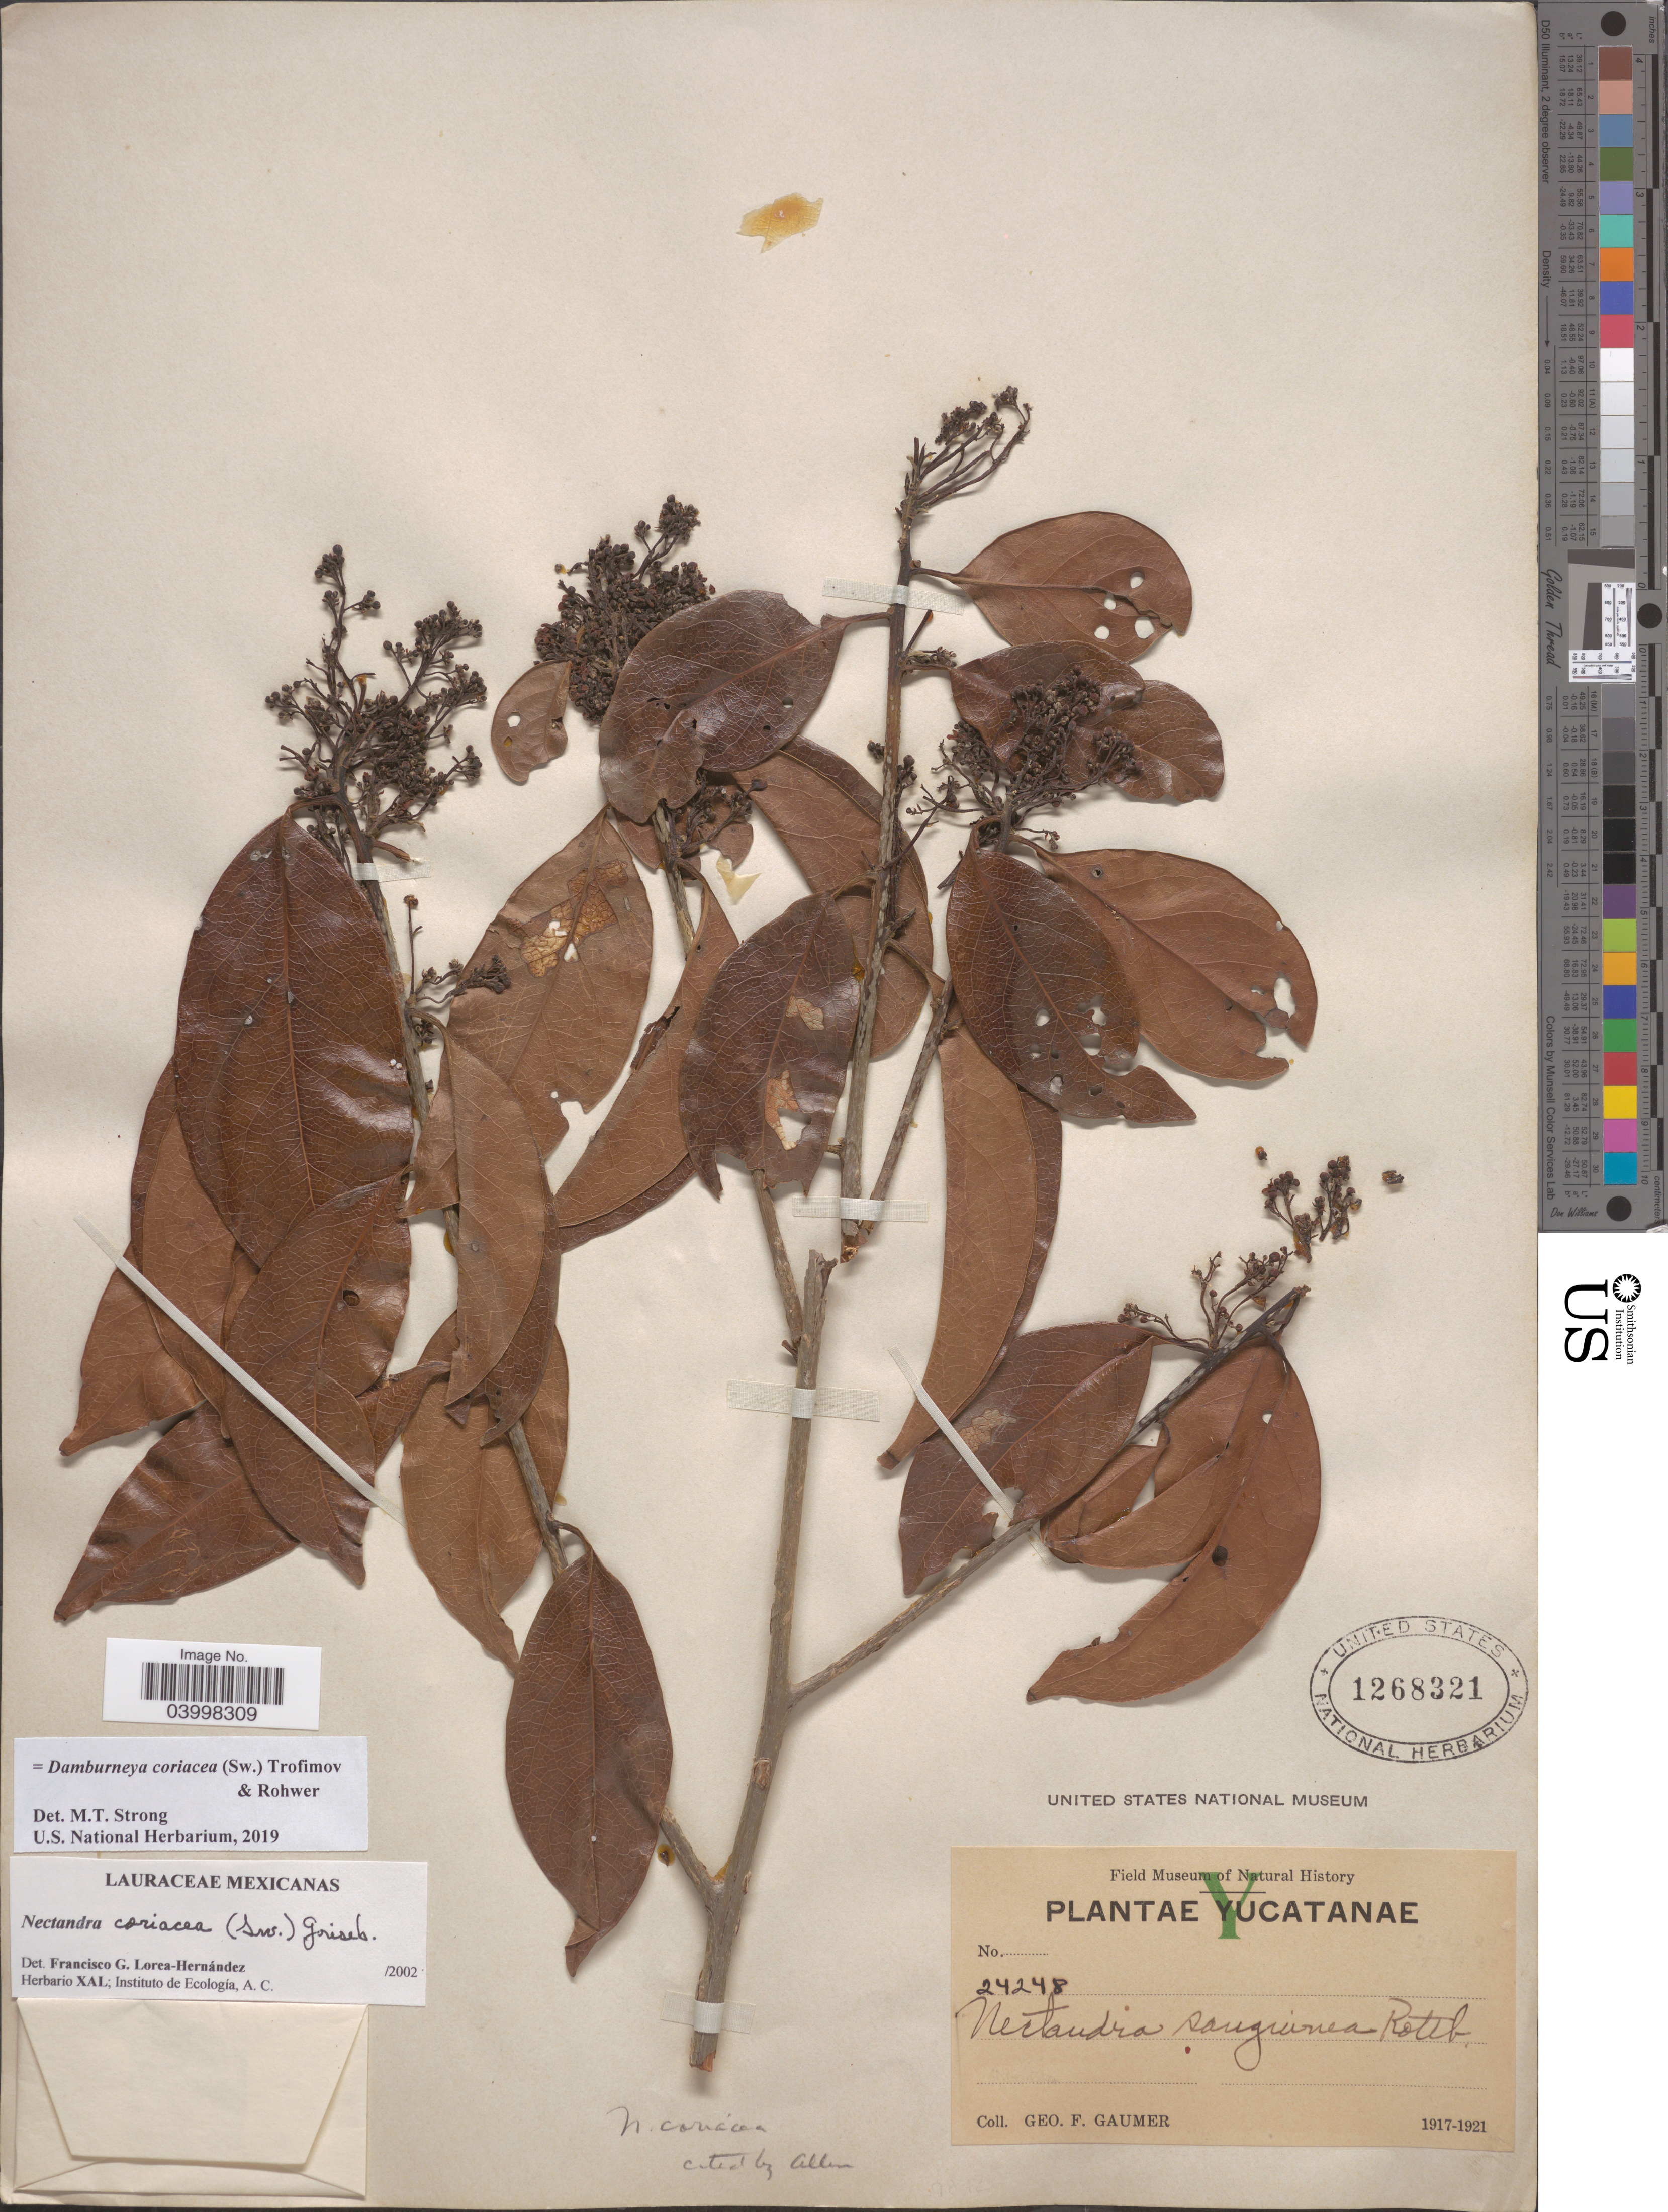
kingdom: Plantae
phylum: Tracheophyta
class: Magnoliopsida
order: Laurales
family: Lauraceae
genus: Damburneya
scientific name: Damburneya coriacea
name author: (Sw.) Trofimov & Rohwer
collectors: G. F. Gaumer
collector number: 24248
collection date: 1917/1921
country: Mexico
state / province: Yucatán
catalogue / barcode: US 1268321